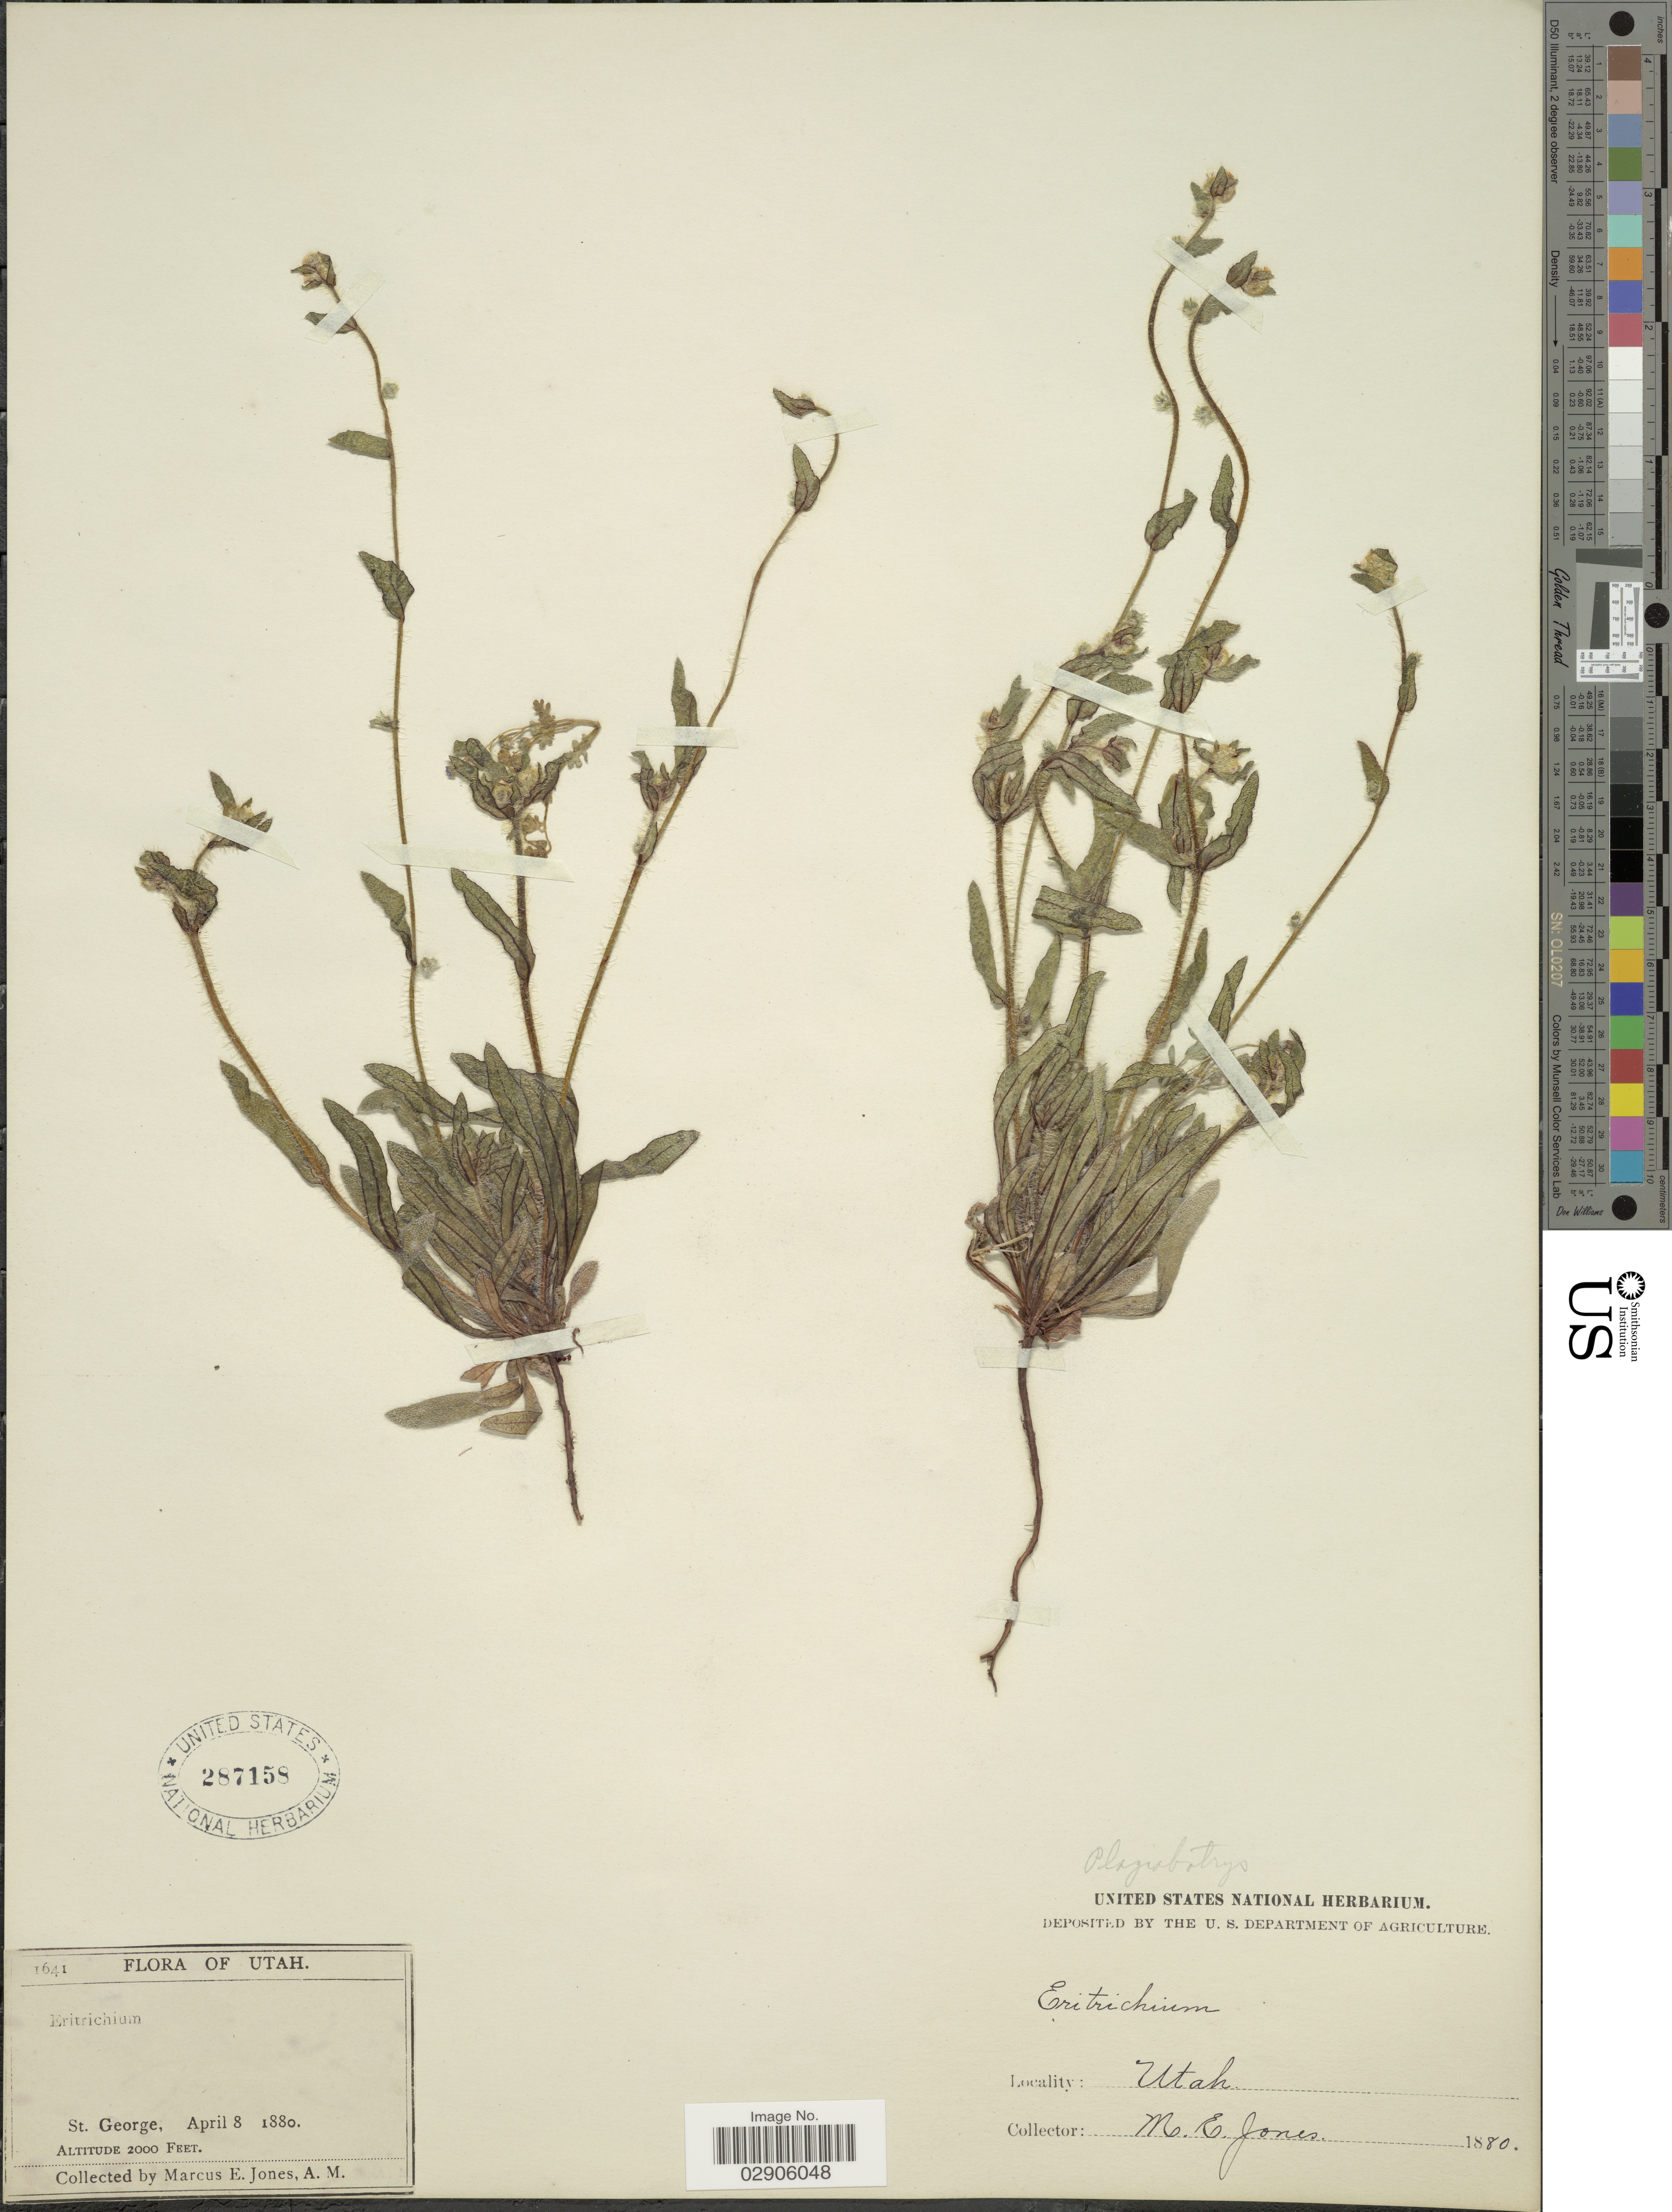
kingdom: Plantae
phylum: Tracheophyta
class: Magnoliopsida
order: Boraginales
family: Boraginaceae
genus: Plagiobothrys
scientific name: Plagiobothrys sp.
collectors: M. E. Jones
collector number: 1641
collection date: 1880-04-08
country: United States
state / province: Utah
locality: St.George.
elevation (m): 610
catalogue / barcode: US 287158